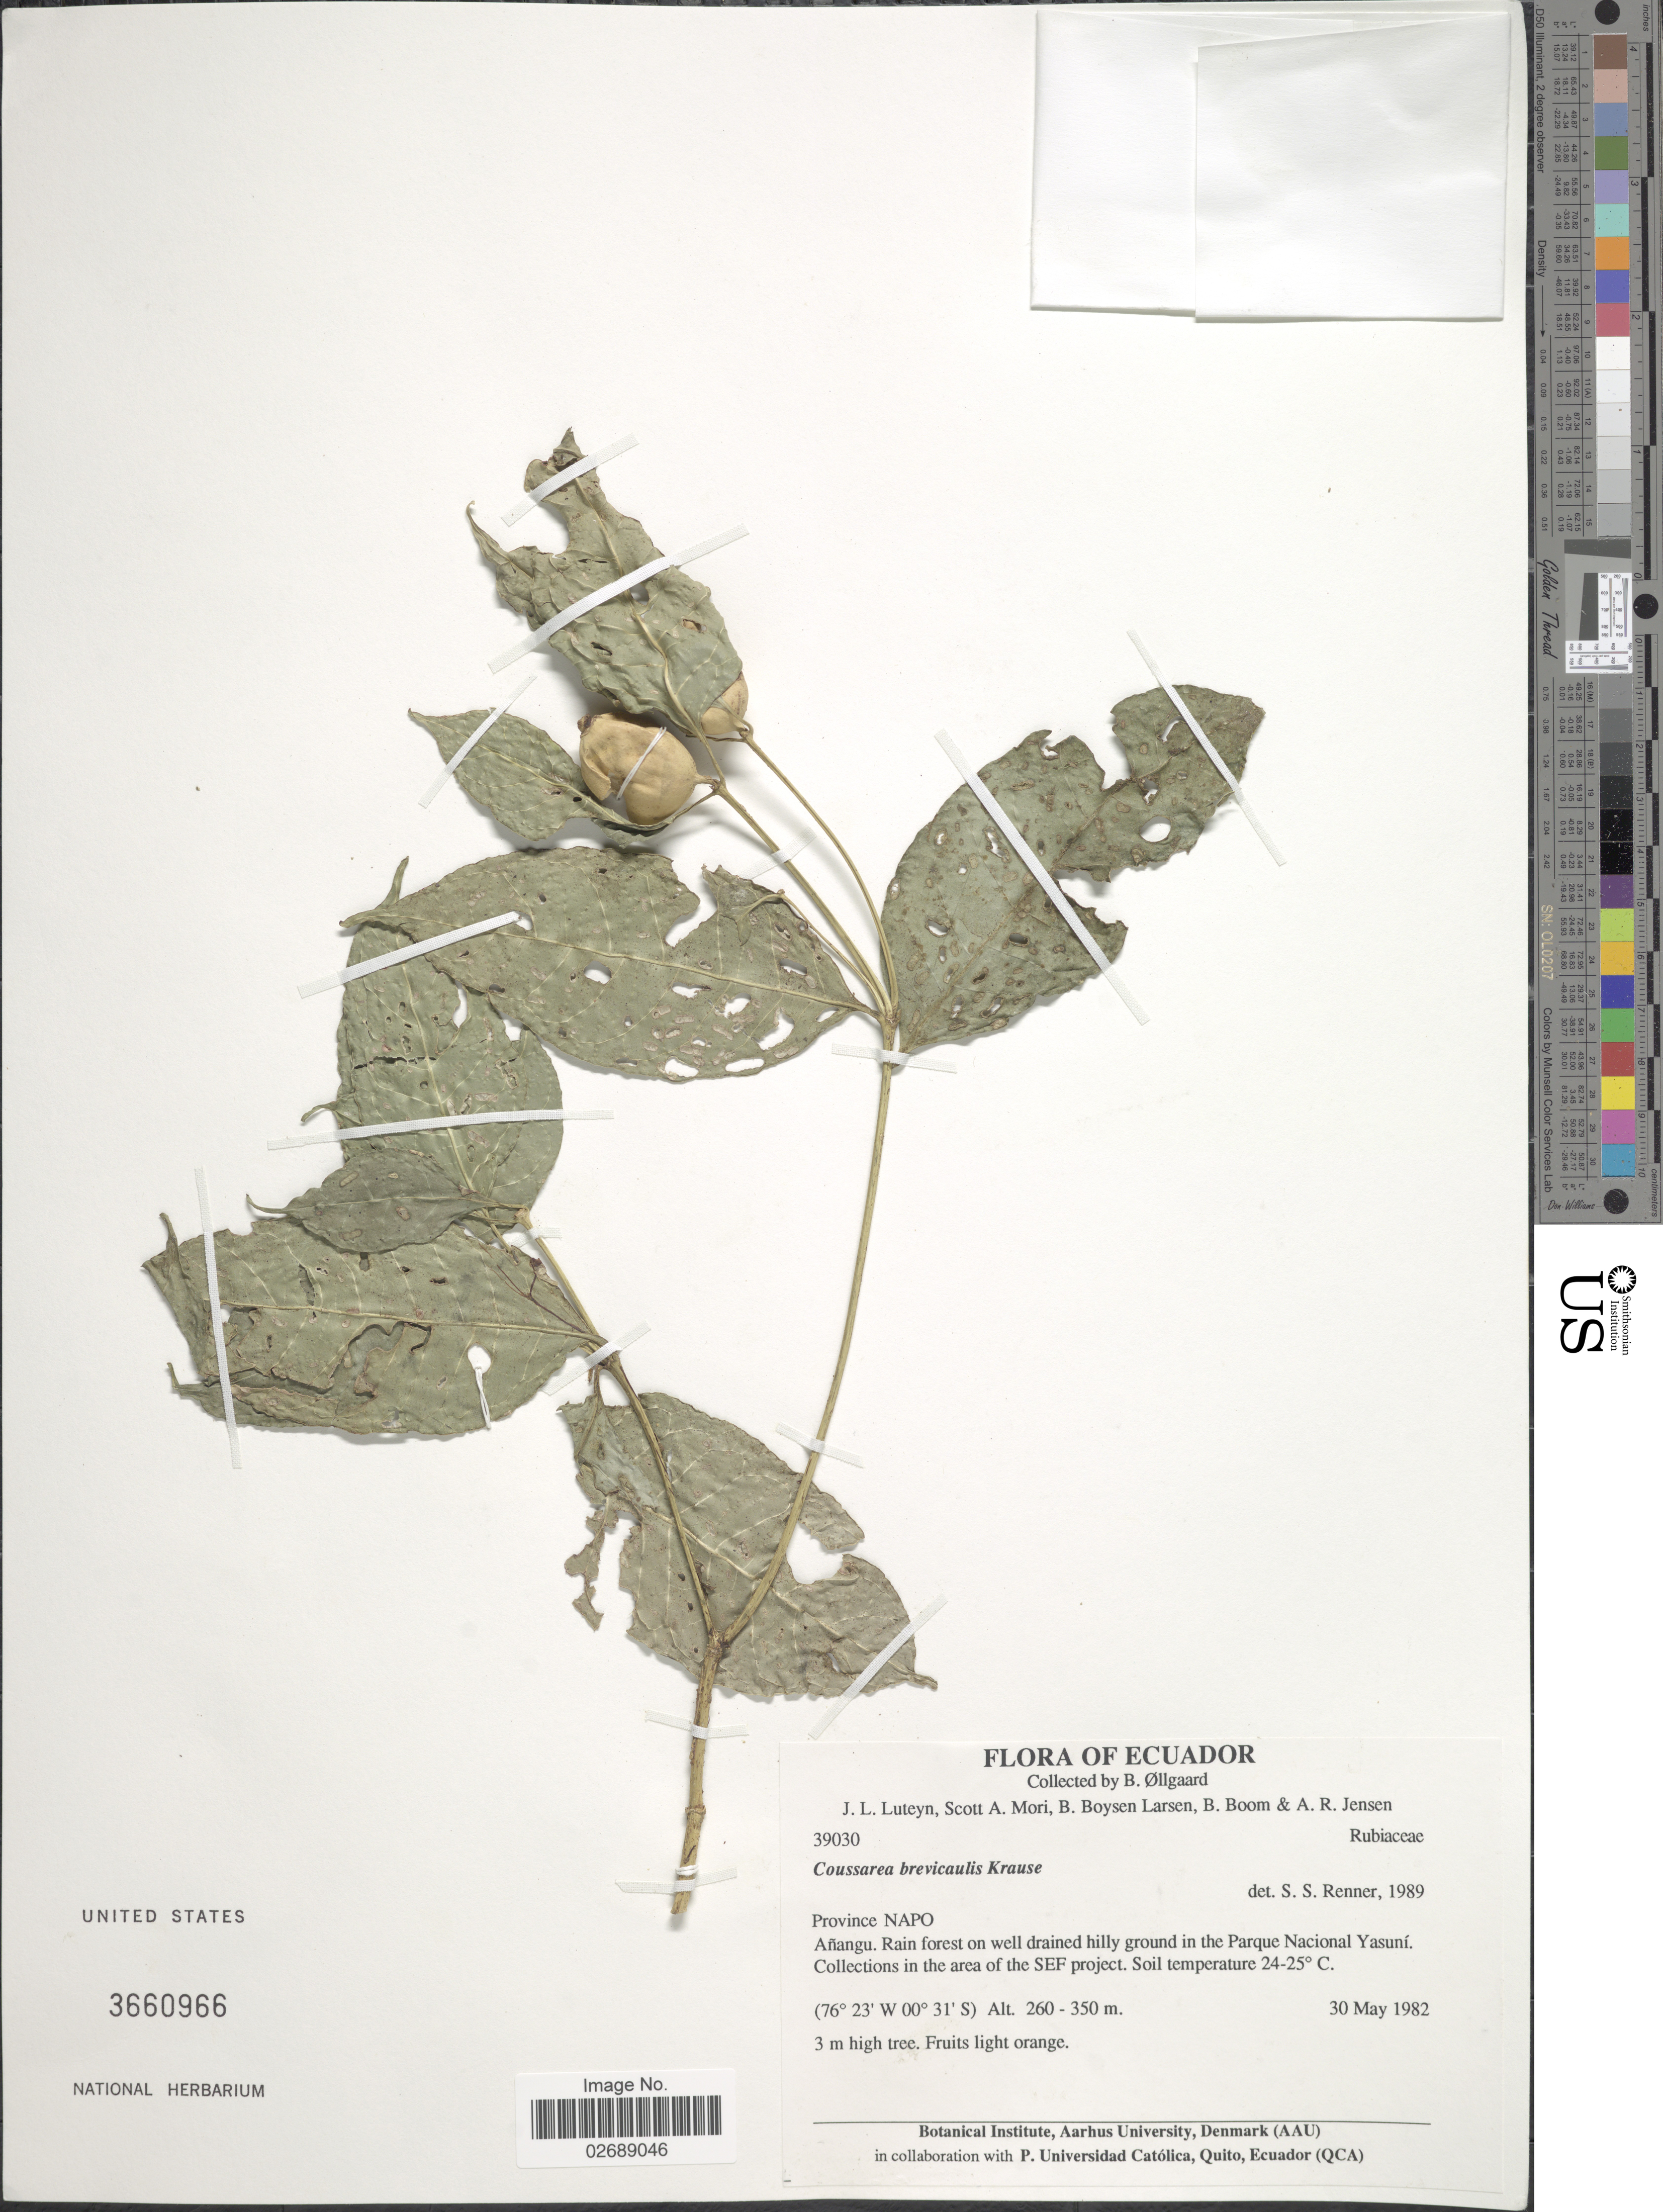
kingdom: Plantae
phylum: Tracheophyta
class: Magnoliopsida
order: Gentianales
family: Rubiaceae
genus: Coussarea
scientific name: Coussarea brevicaulis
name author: K. Krause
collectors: B. Øllgaard, J. L. Luteyn, S. Mori, B. Boysen Larsen & et al.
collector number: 39030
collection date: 1982-05-30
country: Ecuador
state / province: Napo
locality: Anangu. Rain forest on well dained hilly ground in the Parque Nacional Yasuni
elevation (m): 260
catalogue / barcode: US 3660966